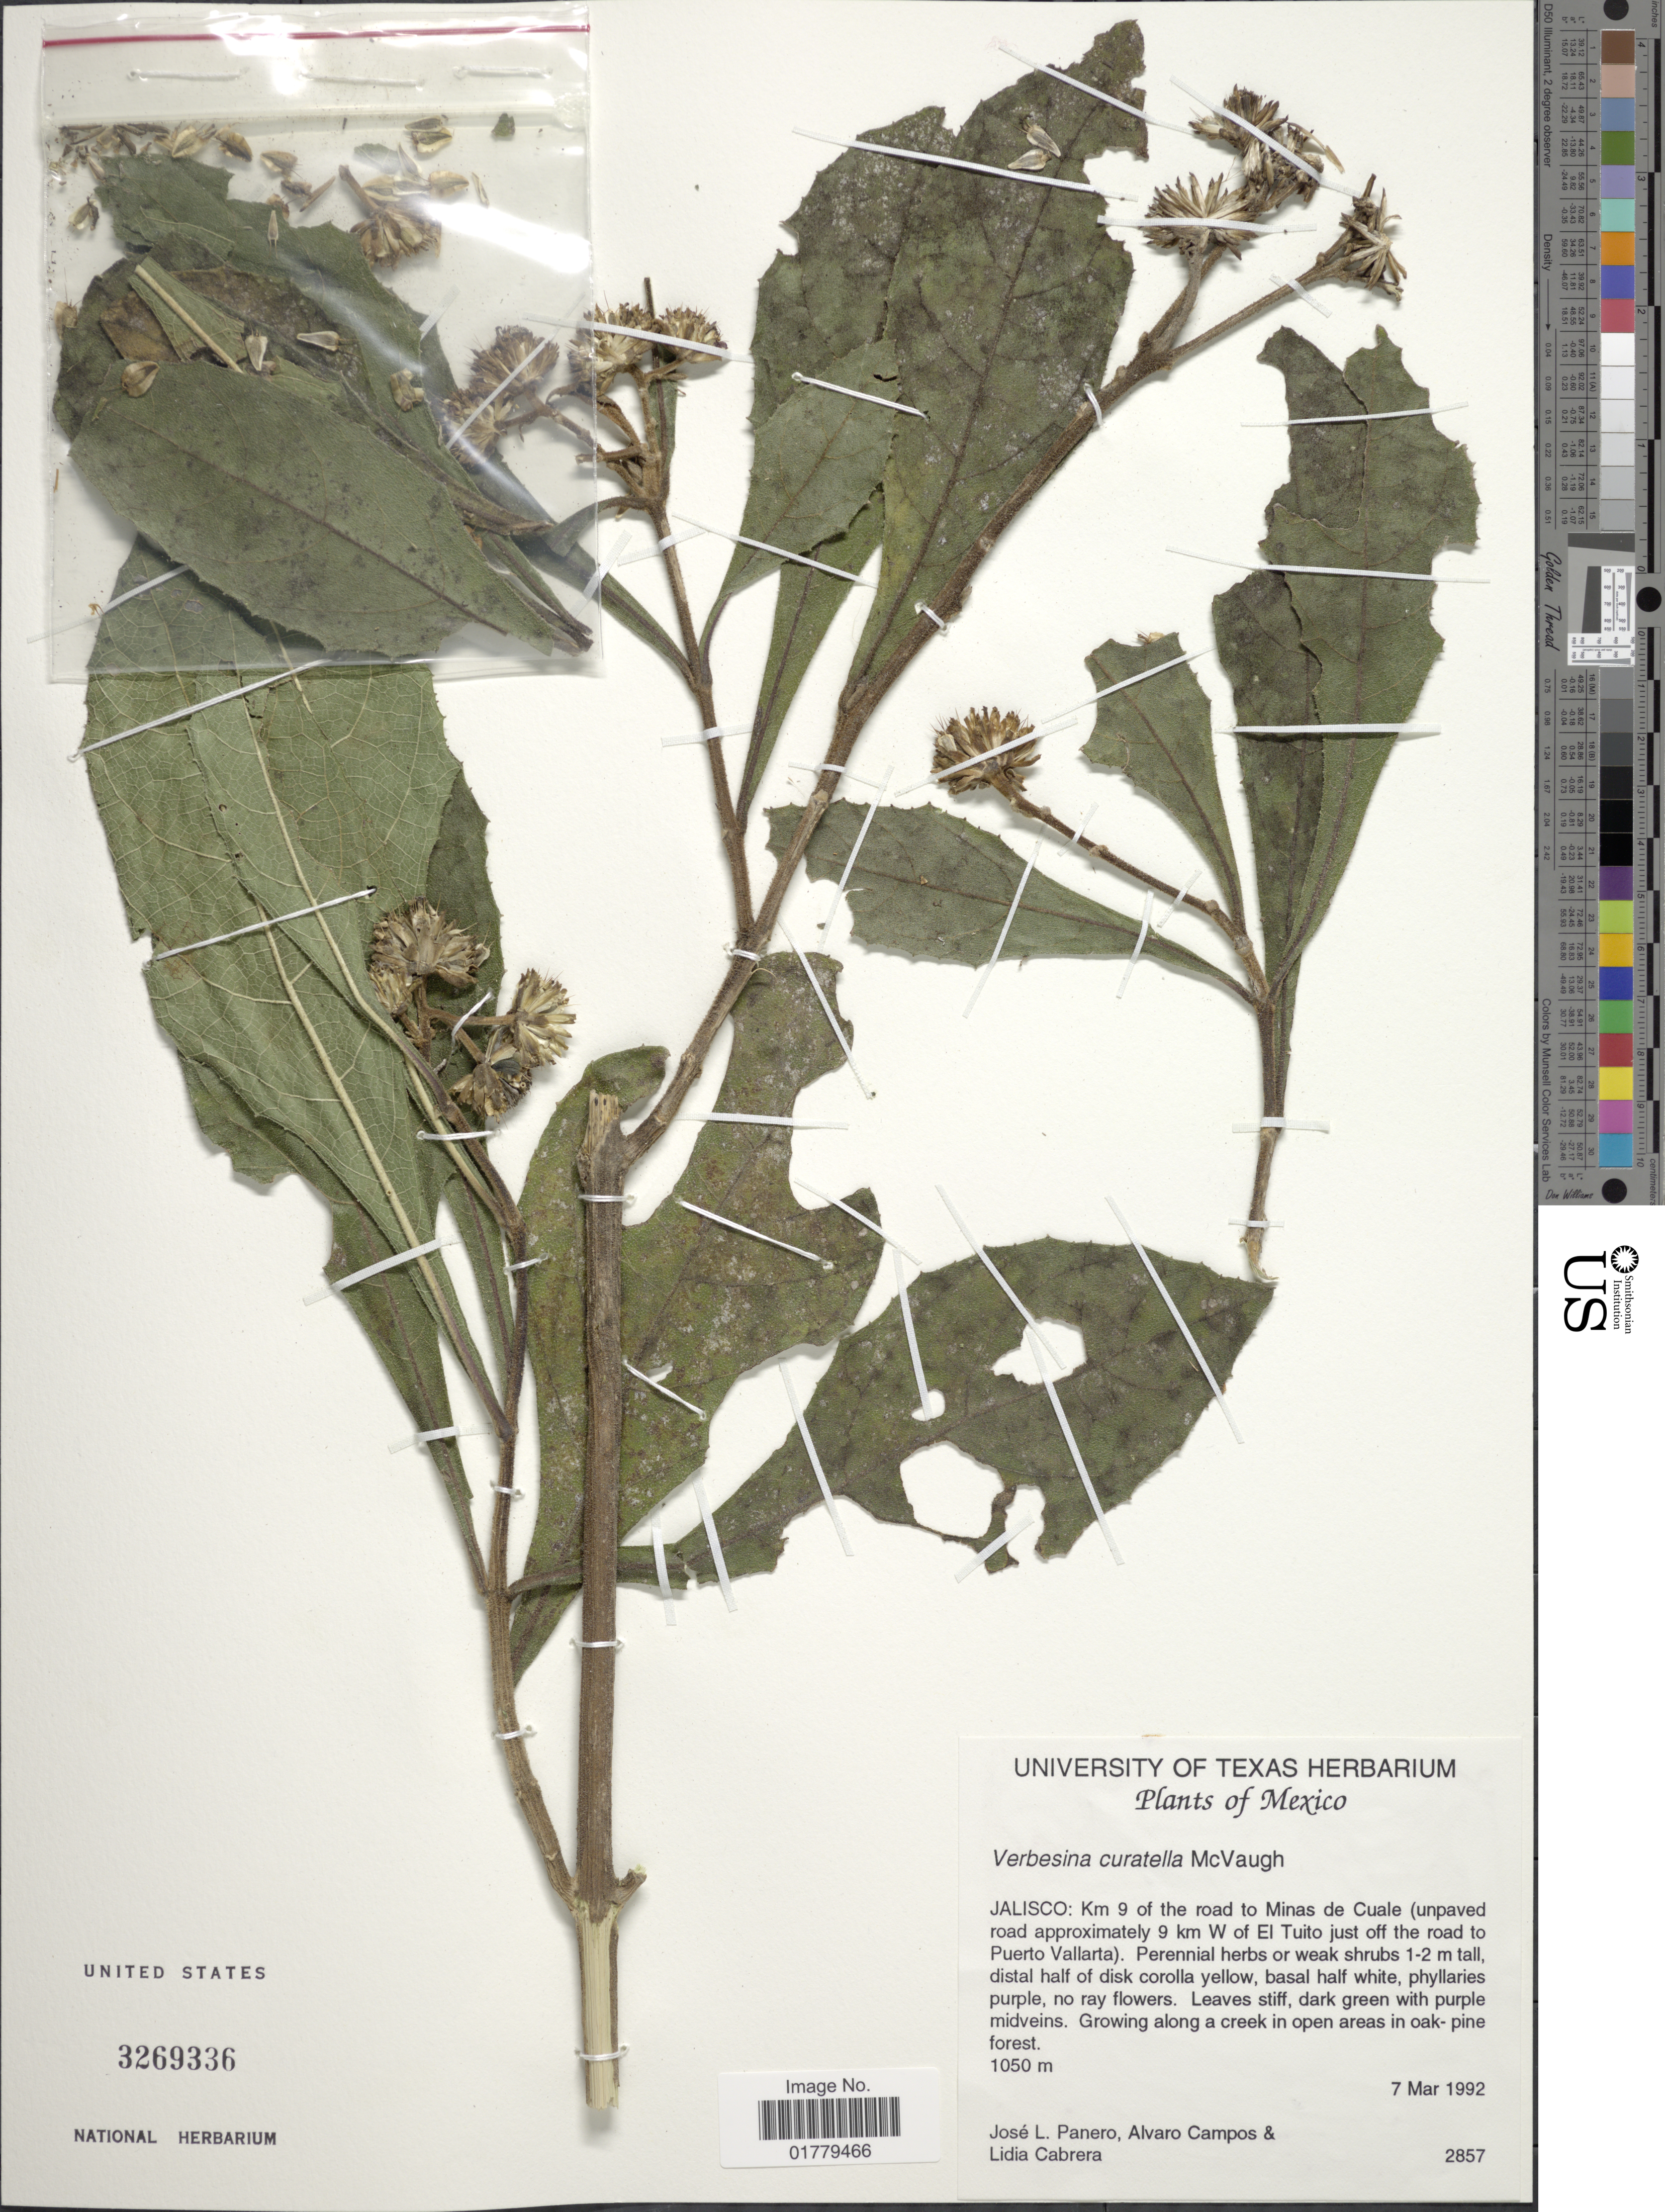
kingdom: Plantae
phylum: Tracheophyta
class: Magnoliopsida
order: Asterales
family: Asteraceae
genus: Verbesina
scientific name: Verbesina curatella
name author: McVaugh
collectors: J. L. Panero, A. Campos & L. Cabrera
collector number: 2857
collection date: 1992-03-07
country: Mexico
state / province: Jalisco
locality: Jalisco: Km 9 of the road to Minas de Cuale (unpaved road approximately 9 km W of El Tuito just off of the road to Puerto Vallarta)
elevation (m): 1050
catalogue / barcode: US 3269336